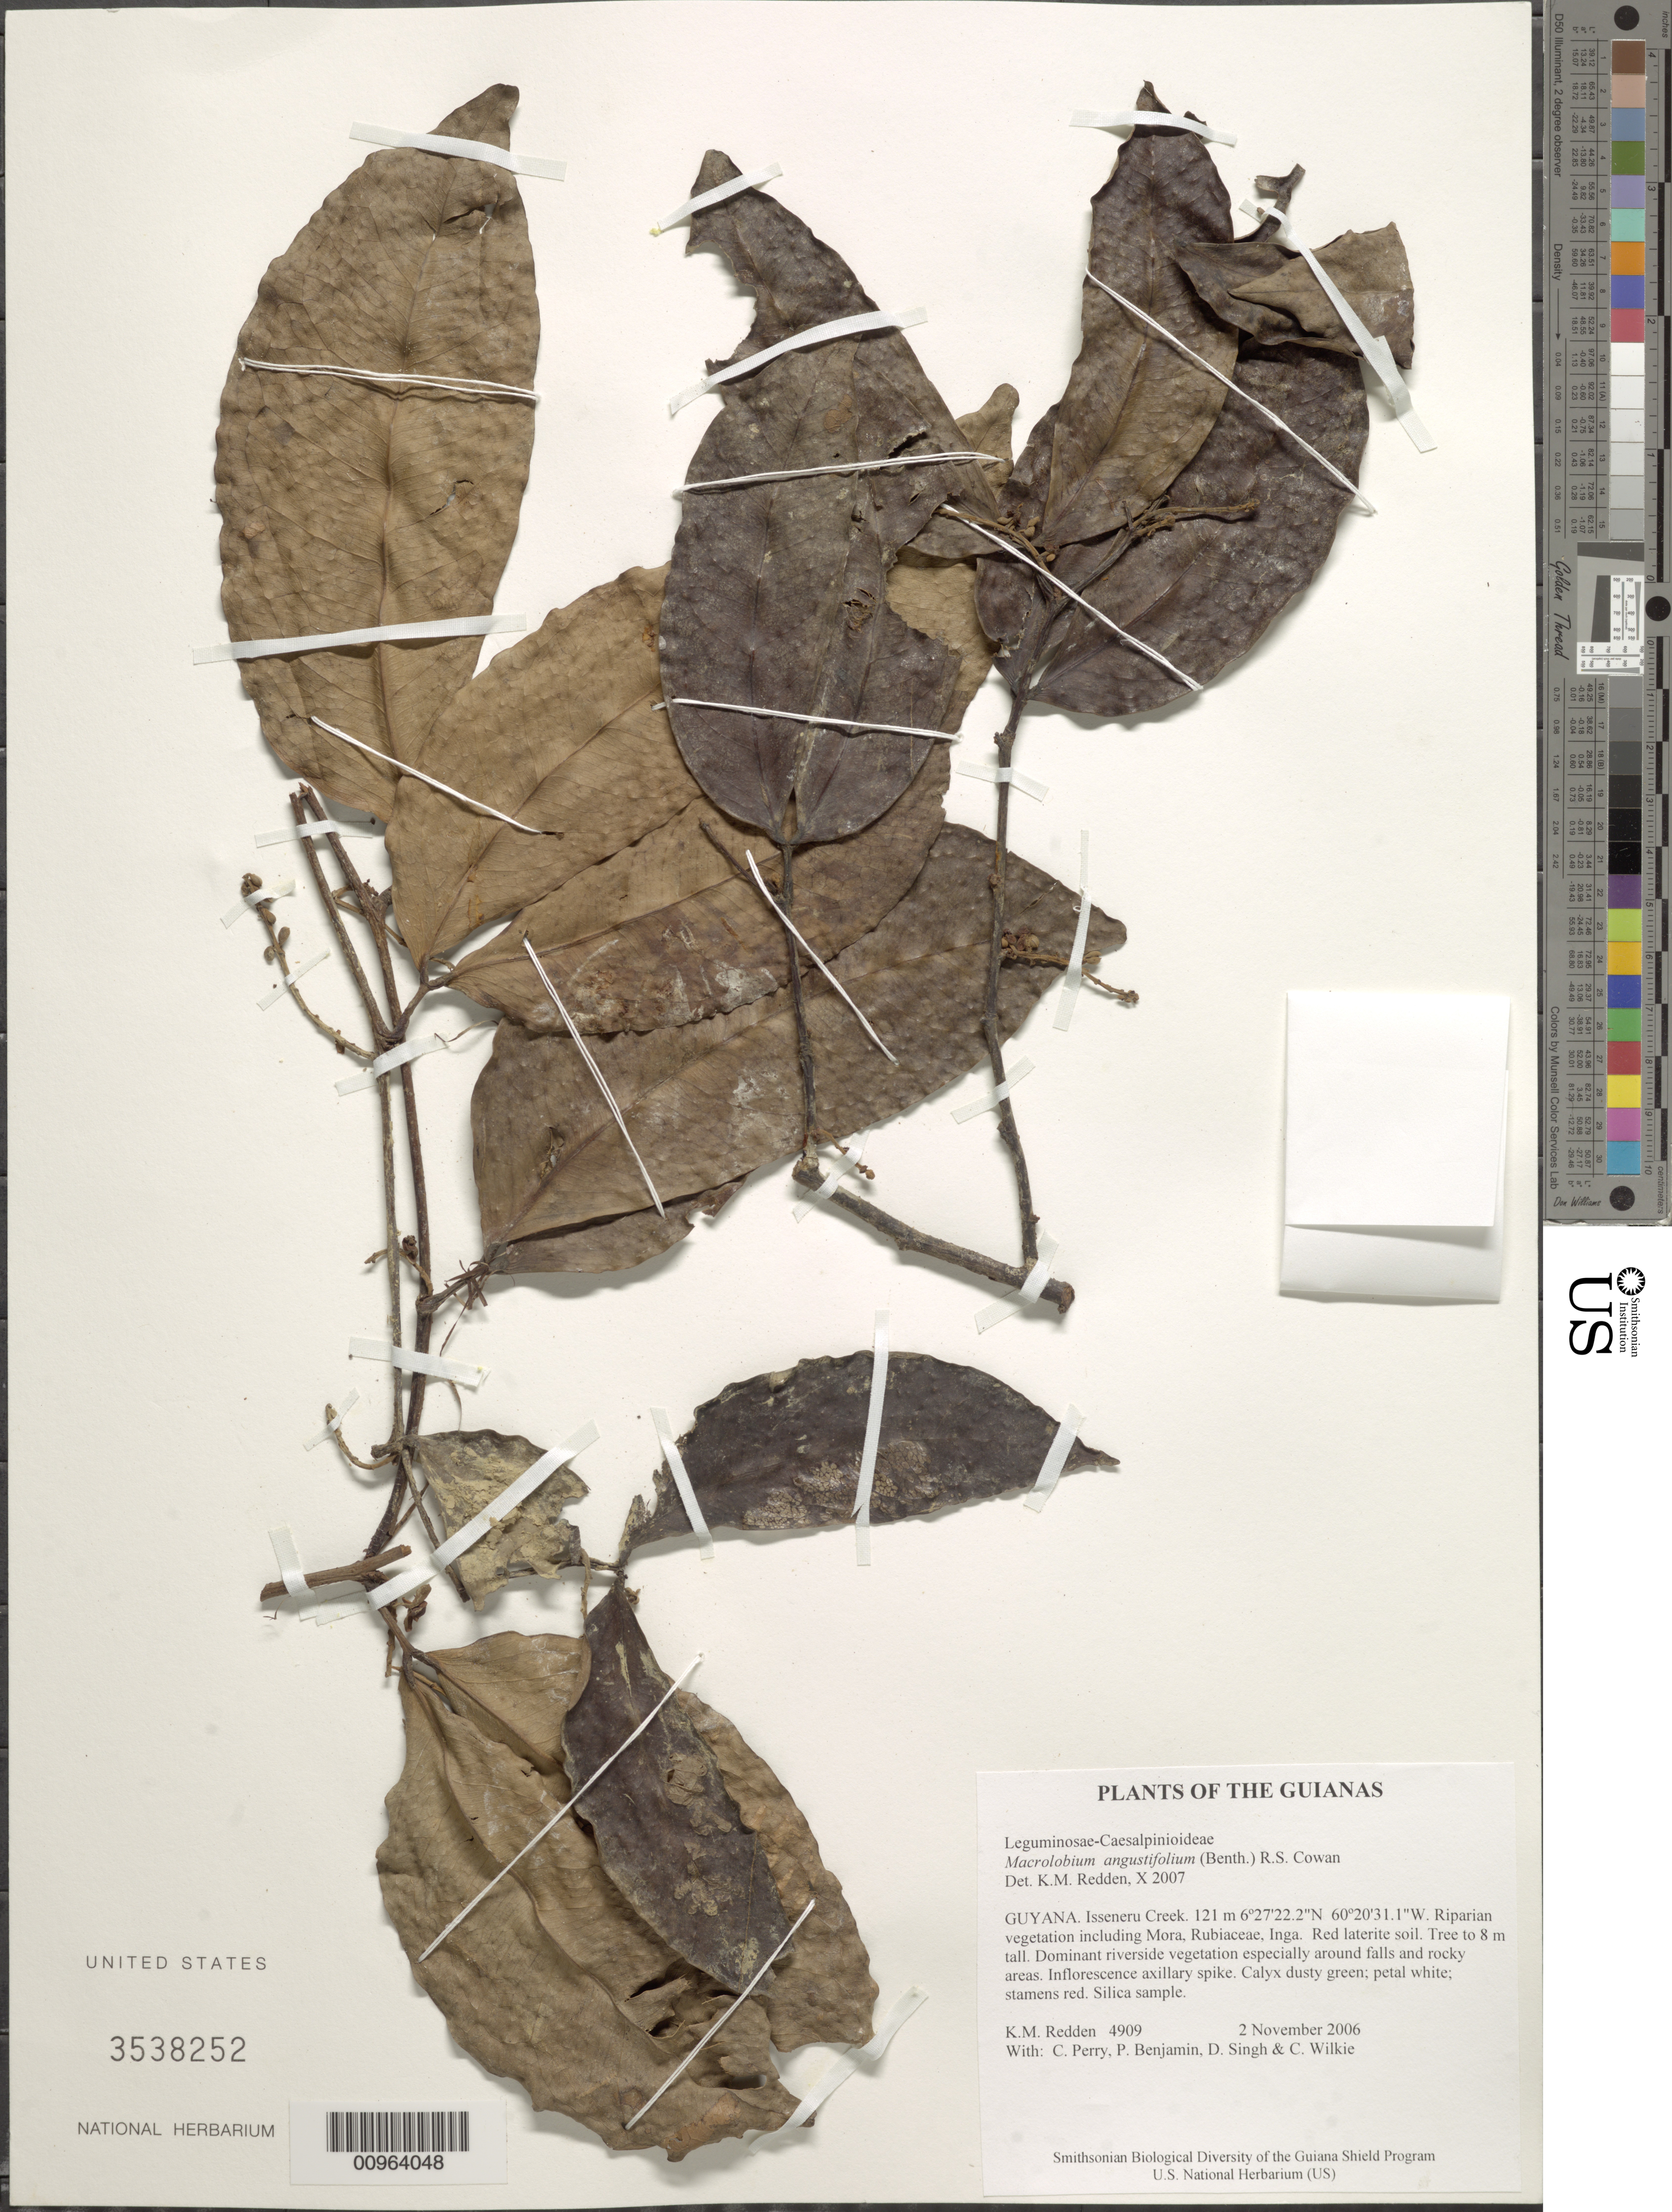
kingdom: Plantae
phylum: Tracheophyta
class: Magnoliopsida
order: Fabales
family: Fabaceae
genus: Macrolobium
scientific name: Macrolobium angustifolium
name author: (Benth.) R.S. Cowan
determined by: Redden, K. M.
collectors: K. M. Redden, C. Perry, P. Benjamin, D. Singh & C. Wilkie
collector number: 4909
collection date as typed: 2 November 2006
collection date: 2006-11-02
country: Guyana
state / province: Cuyuni-Mazaruni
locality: Isseneru Creek.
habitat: Riparian vegetation including Mora, Rubiaceae, Inga. Red laterite soil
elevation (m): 121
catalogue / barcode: US 3538252